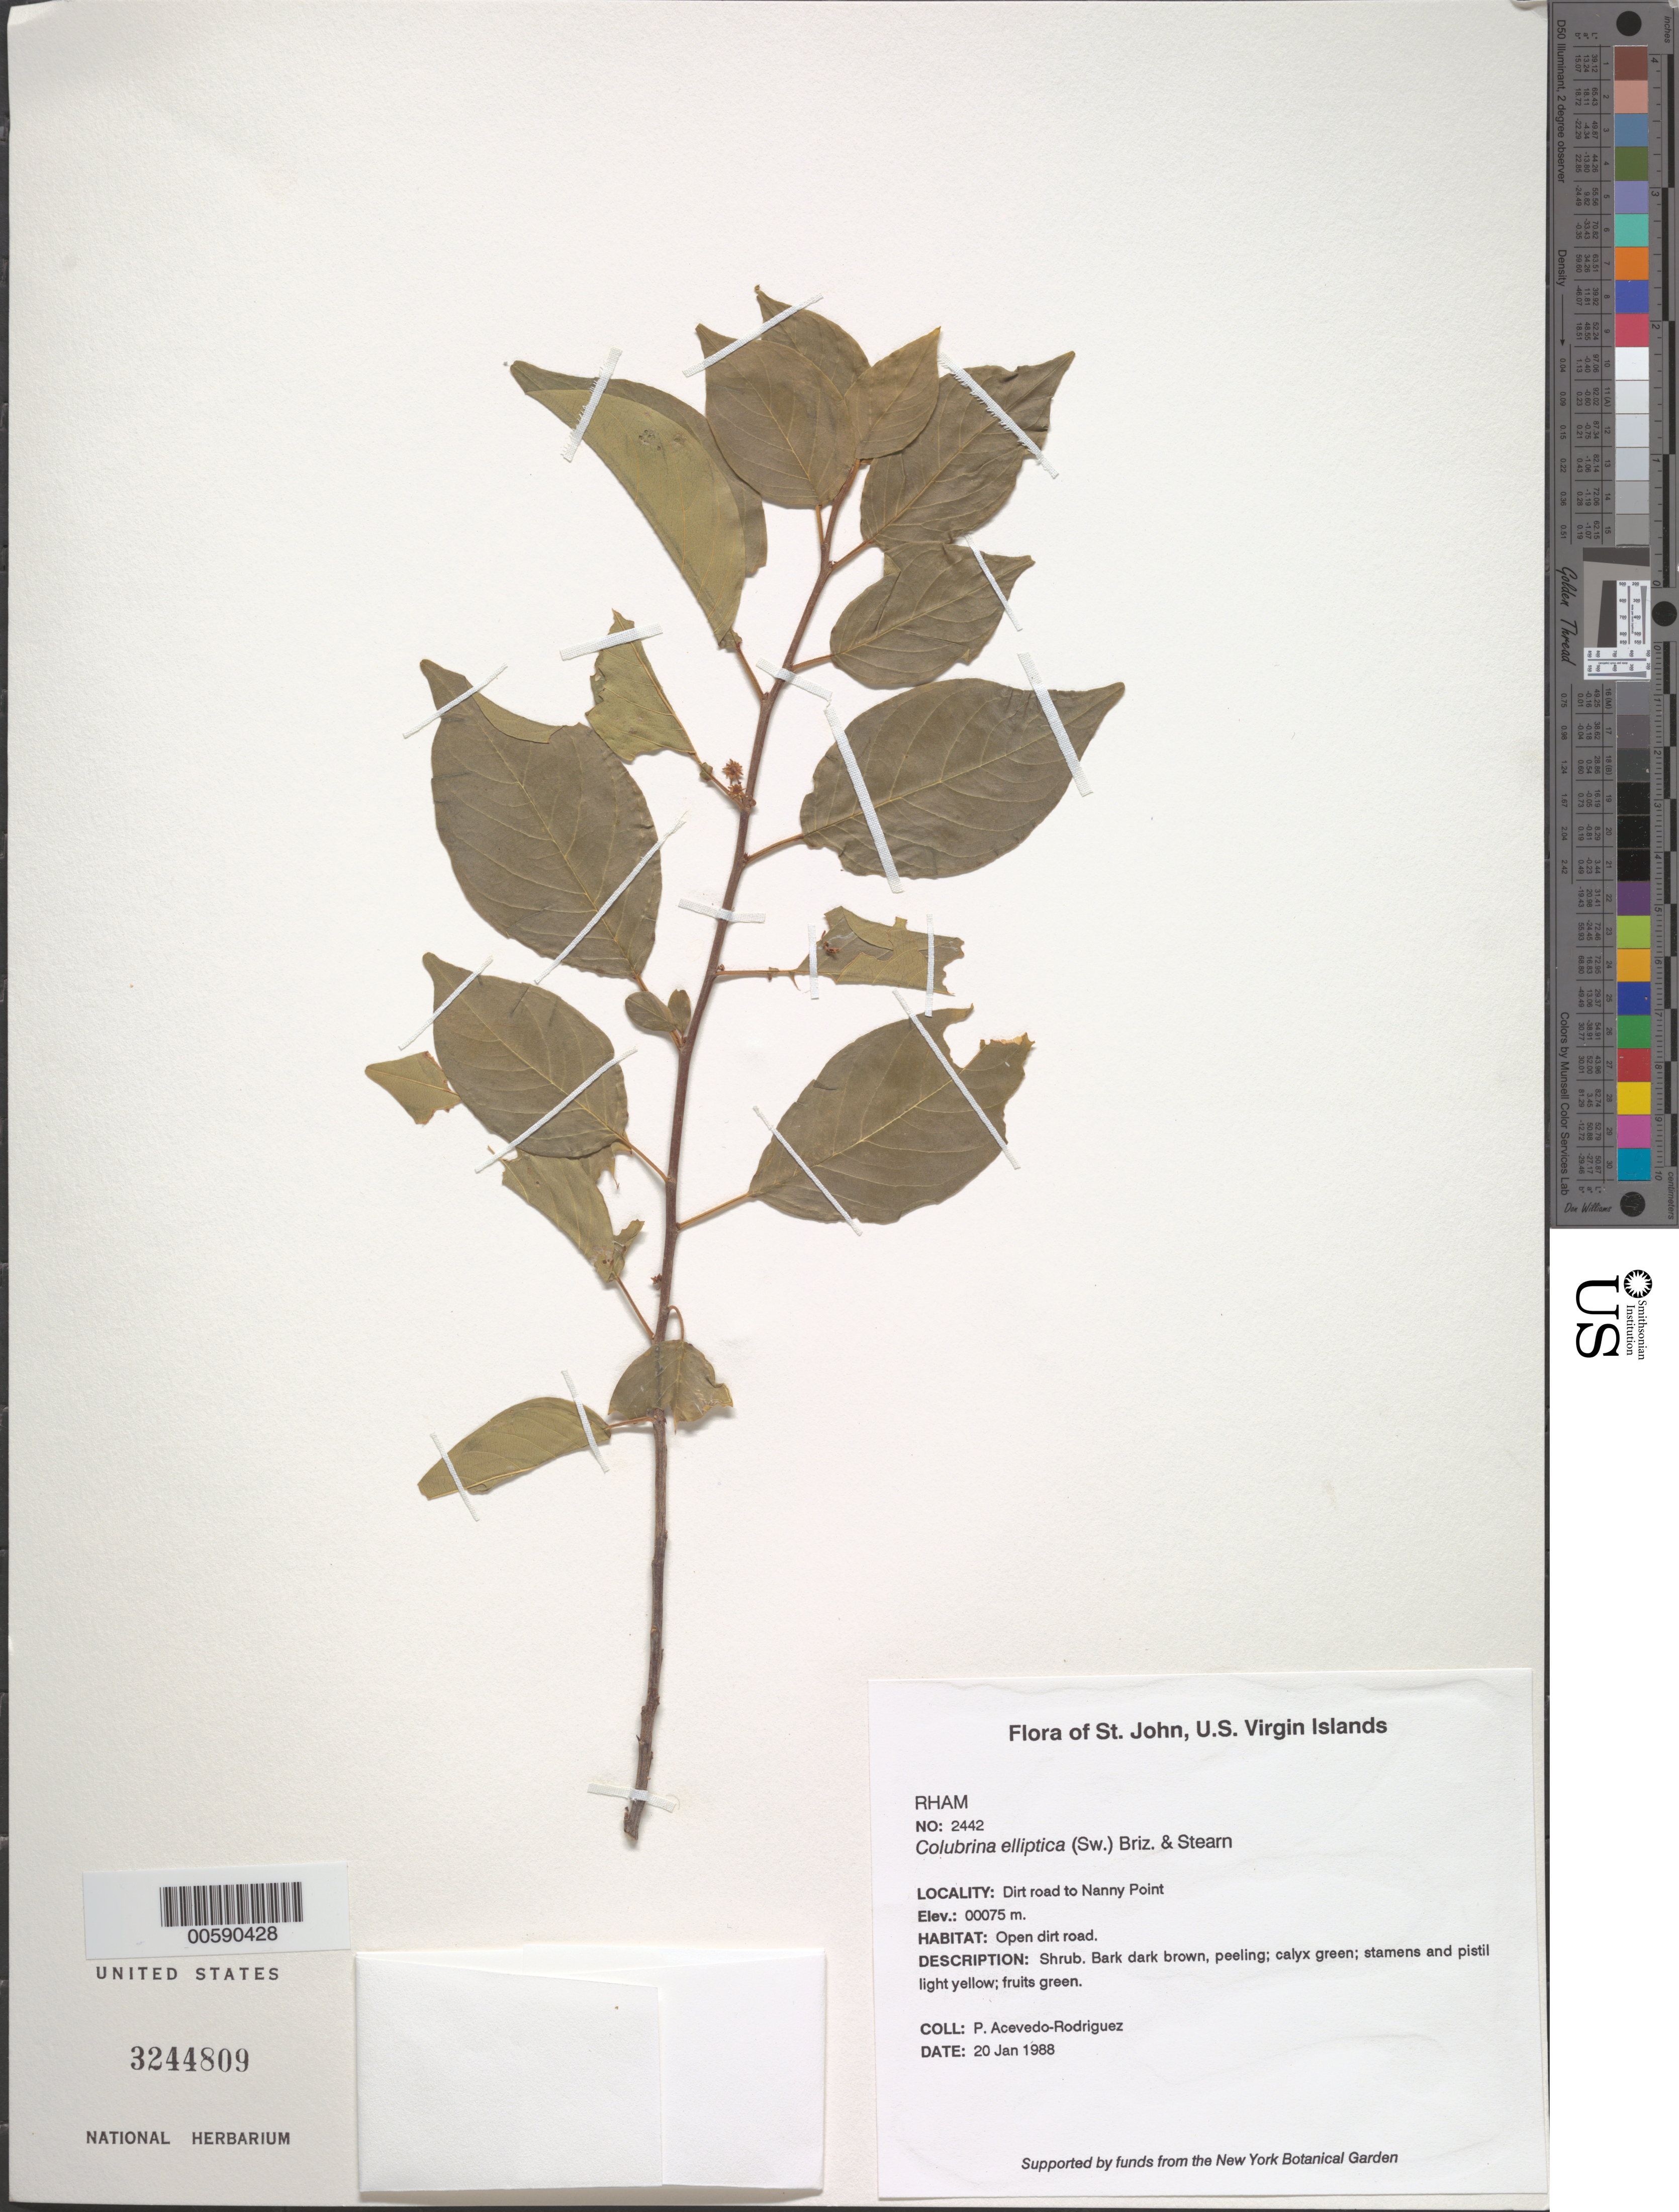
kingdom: Plantae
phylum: Tracheophyta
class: Magnoliopsida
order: Rosales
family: Rhamnaceae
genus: Colubrina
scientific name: Colubrina elliptica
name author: (Sw.) Brizicky & W.L. Stern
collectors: P. Acevedo-Rodr.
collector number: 2442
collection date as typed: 20 Jan 1988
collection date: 1988-01-20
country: U.S. Virgin Islands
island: St. John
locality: Coral Bay Quarter; dirt road to Nanny Point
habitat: Open dirt road.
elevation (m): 75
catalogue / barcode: US 3244809